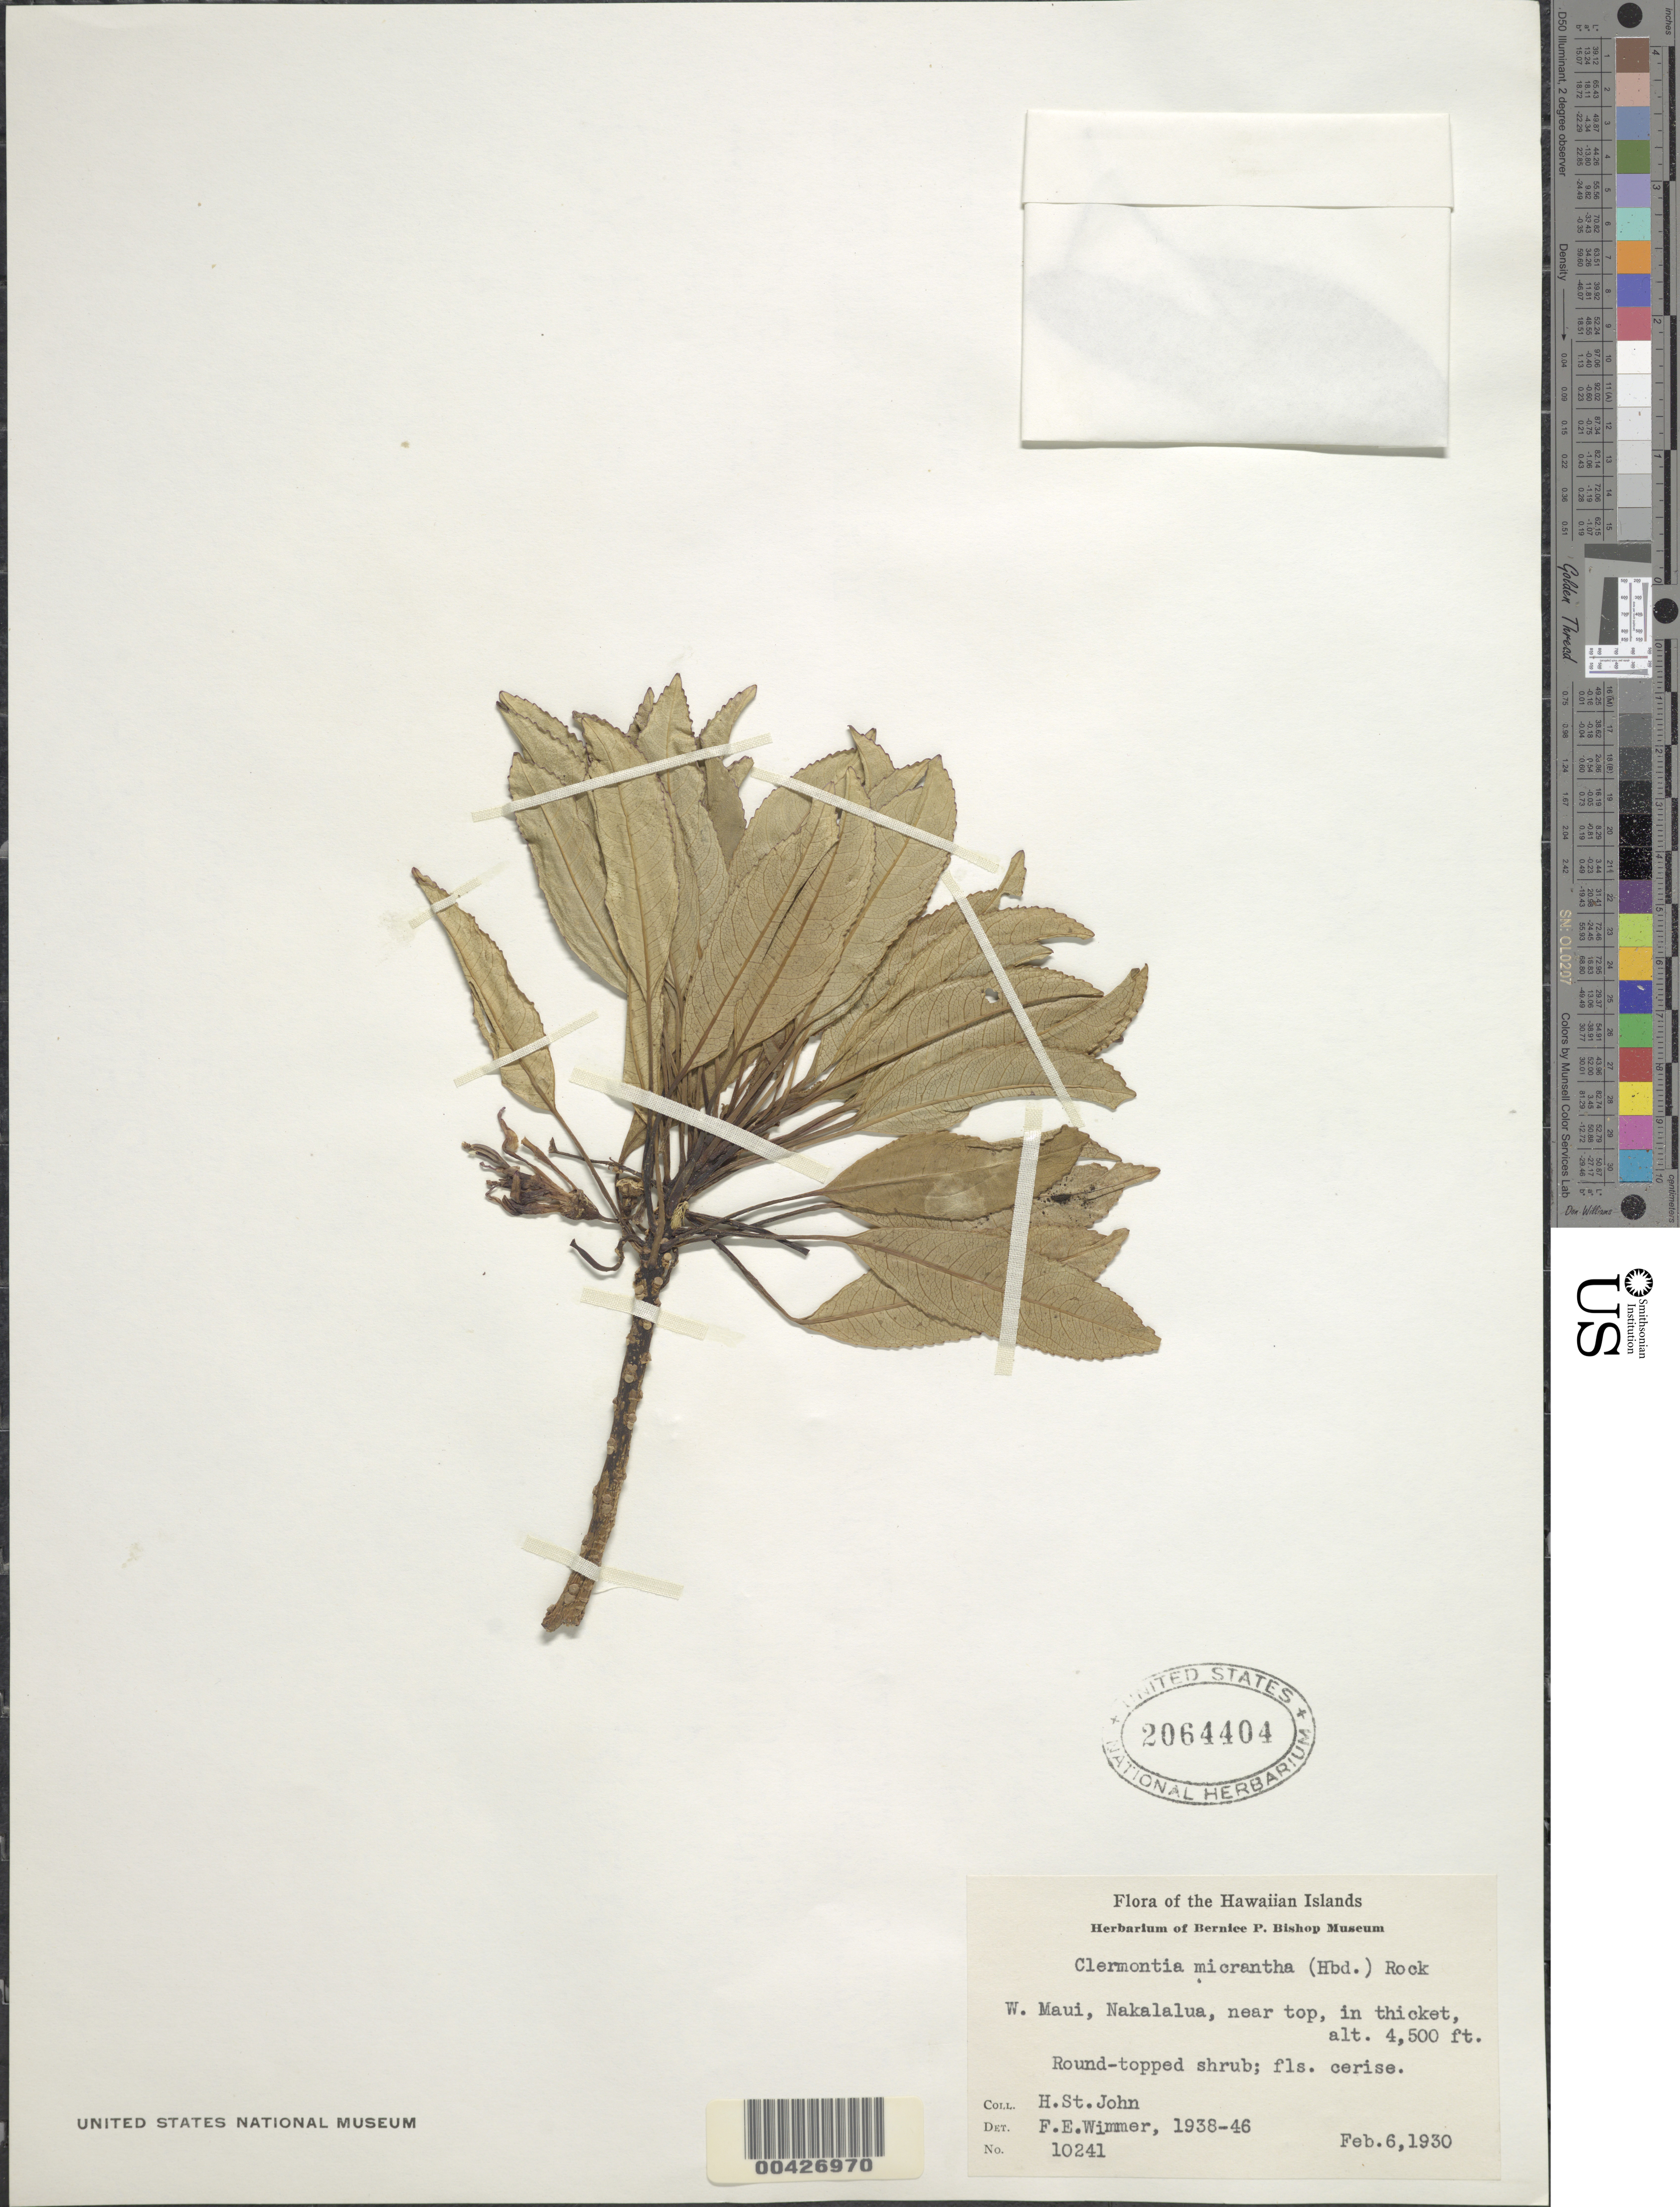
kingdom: Plantae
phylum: Tracheophyta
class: Magnoliopsida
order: Asterales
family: Campanulaceae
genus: Clermontia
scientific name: Clermontia micrantha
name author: (Hillebr.) Rock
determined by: Wimmer, F. E.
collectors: H. St. John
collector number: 10241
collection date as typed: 6 Feb 1930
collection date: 1930-02-06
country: United States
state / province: Hawaii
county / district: Maui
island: Maui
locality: Nakalalua, near top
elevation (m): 1372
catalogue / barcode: US 2064404